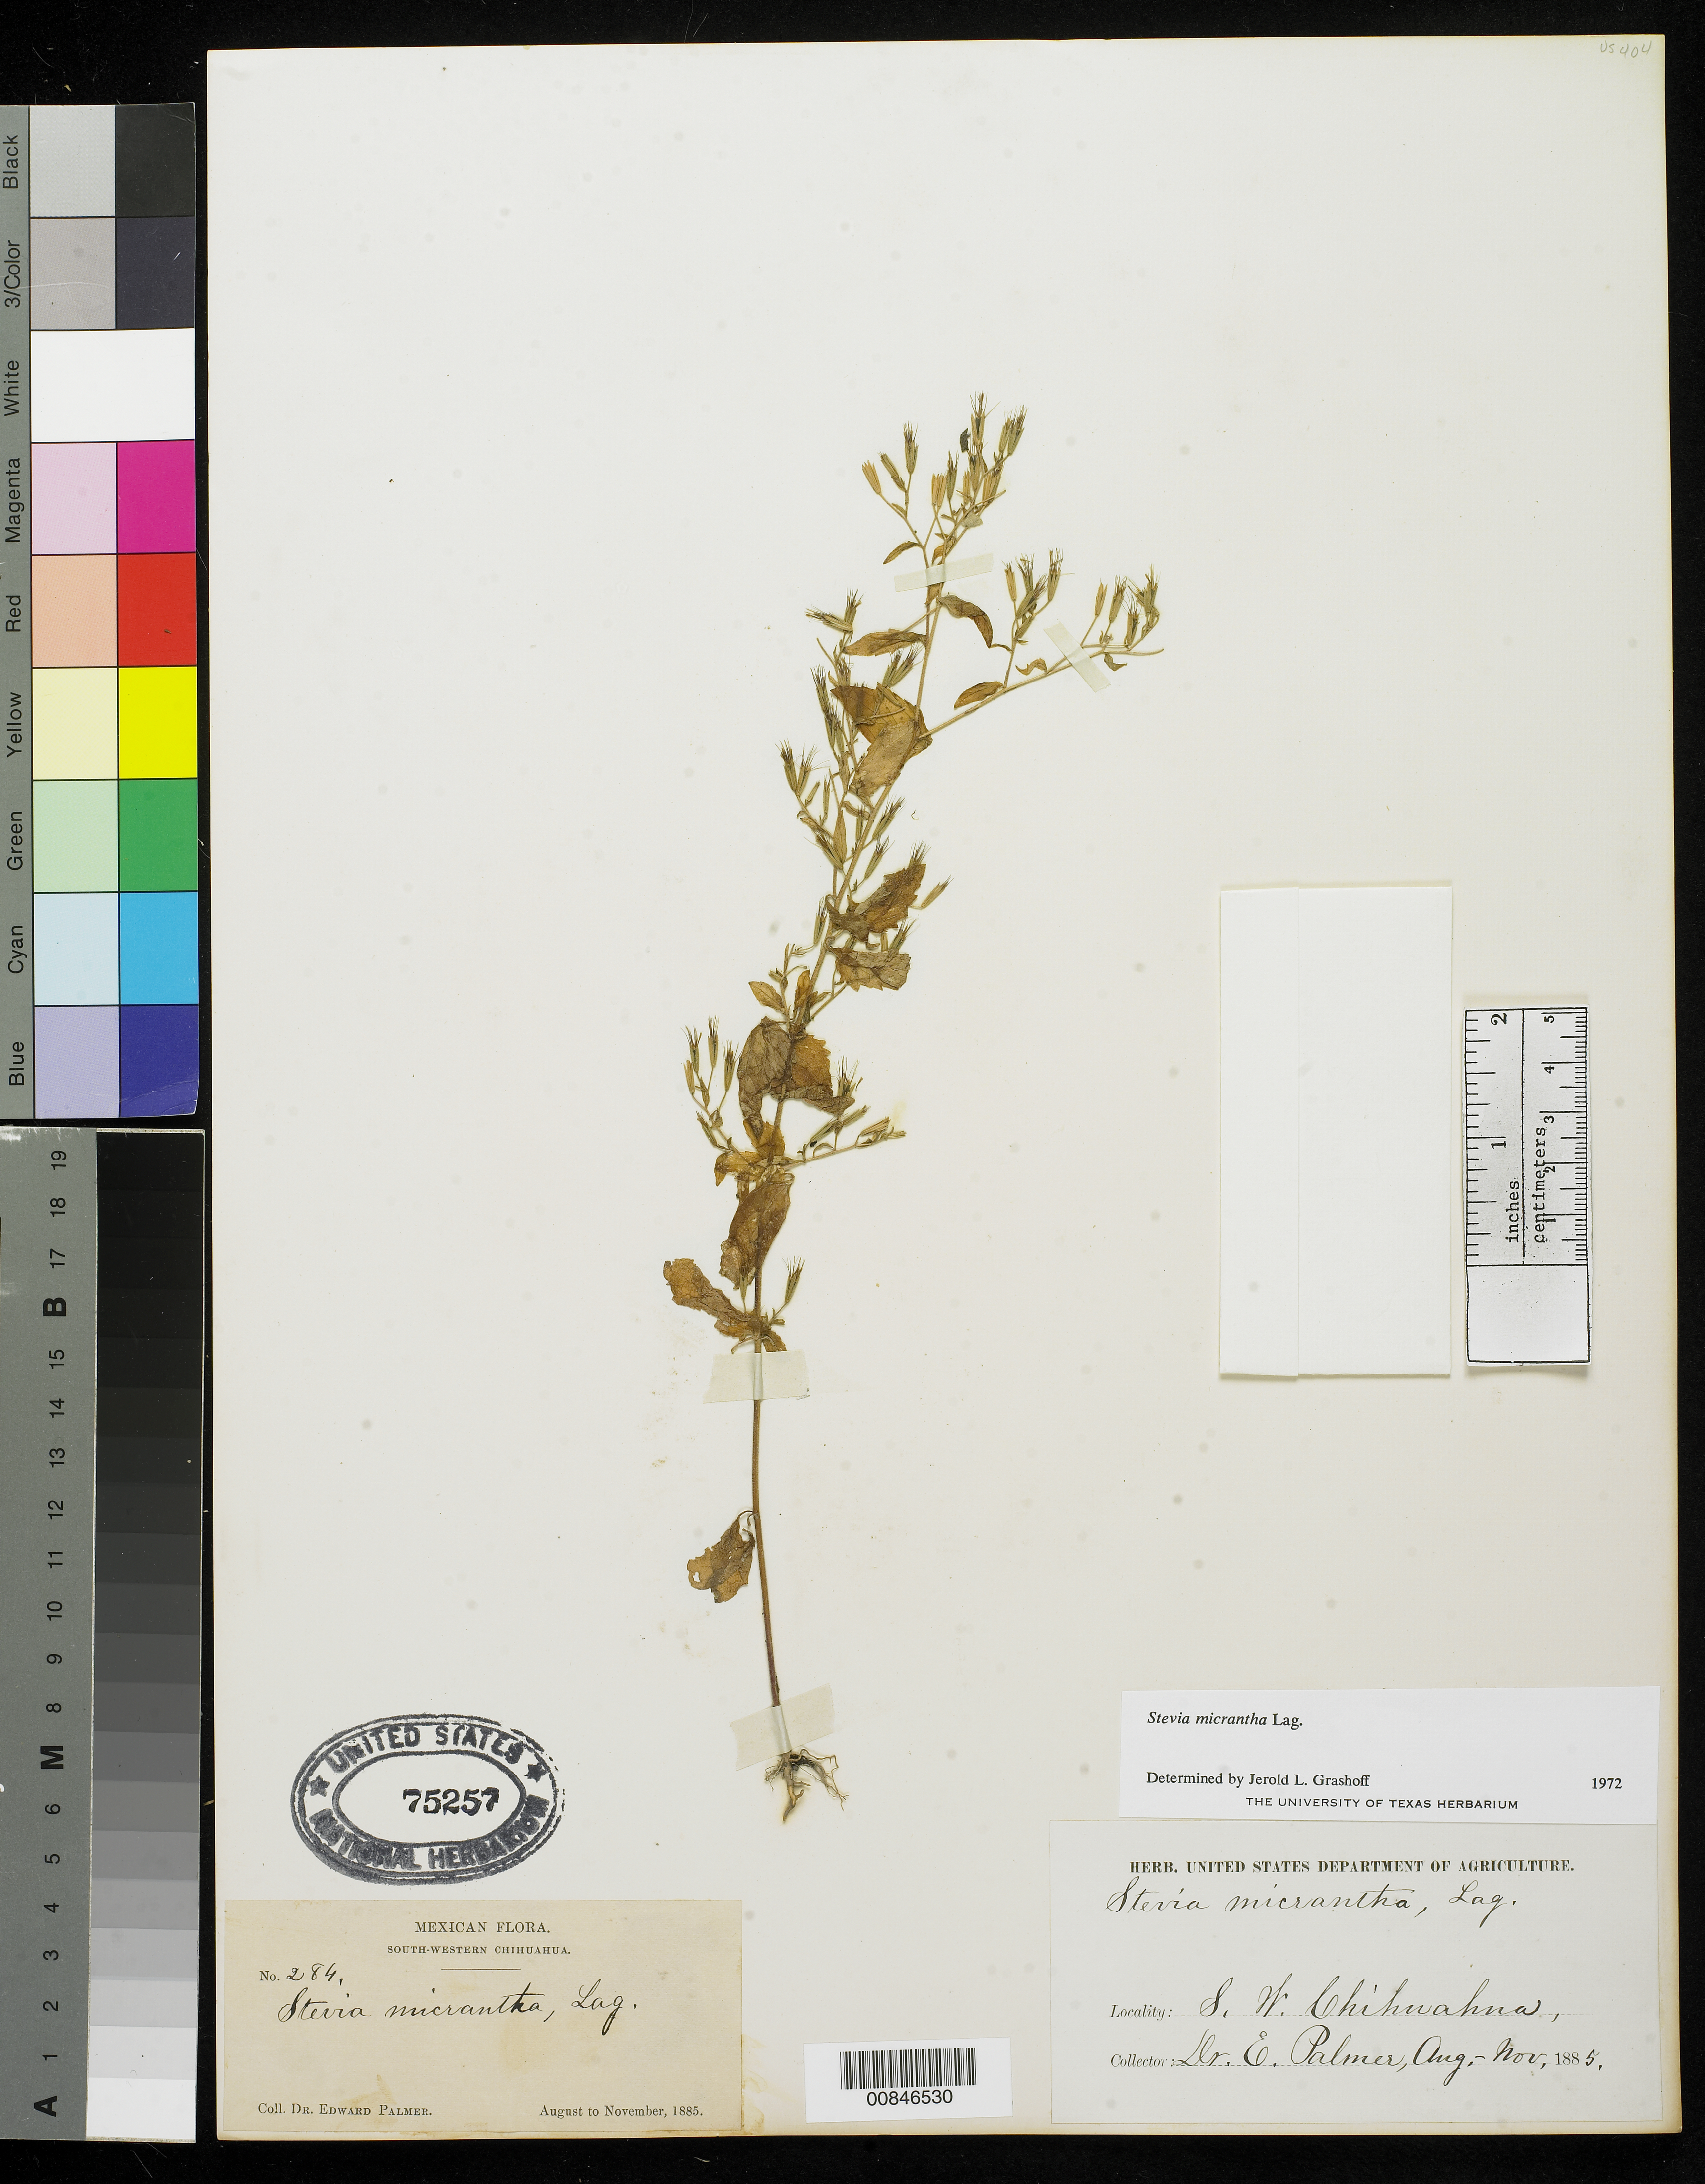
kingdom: Plantae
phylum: Tracheophyta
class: Magnoliopsida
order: Asterales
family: Asteraceae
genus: Stevia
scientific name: Stevia micrantha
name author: Lag.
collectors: E. Palmer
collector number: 284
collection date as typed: Aug 1885 to -- Nov 1885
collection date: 1885-08/1885-11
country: Mexico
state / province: Chihuahua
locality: South-Western Chihuahua.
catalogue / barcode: US 75257